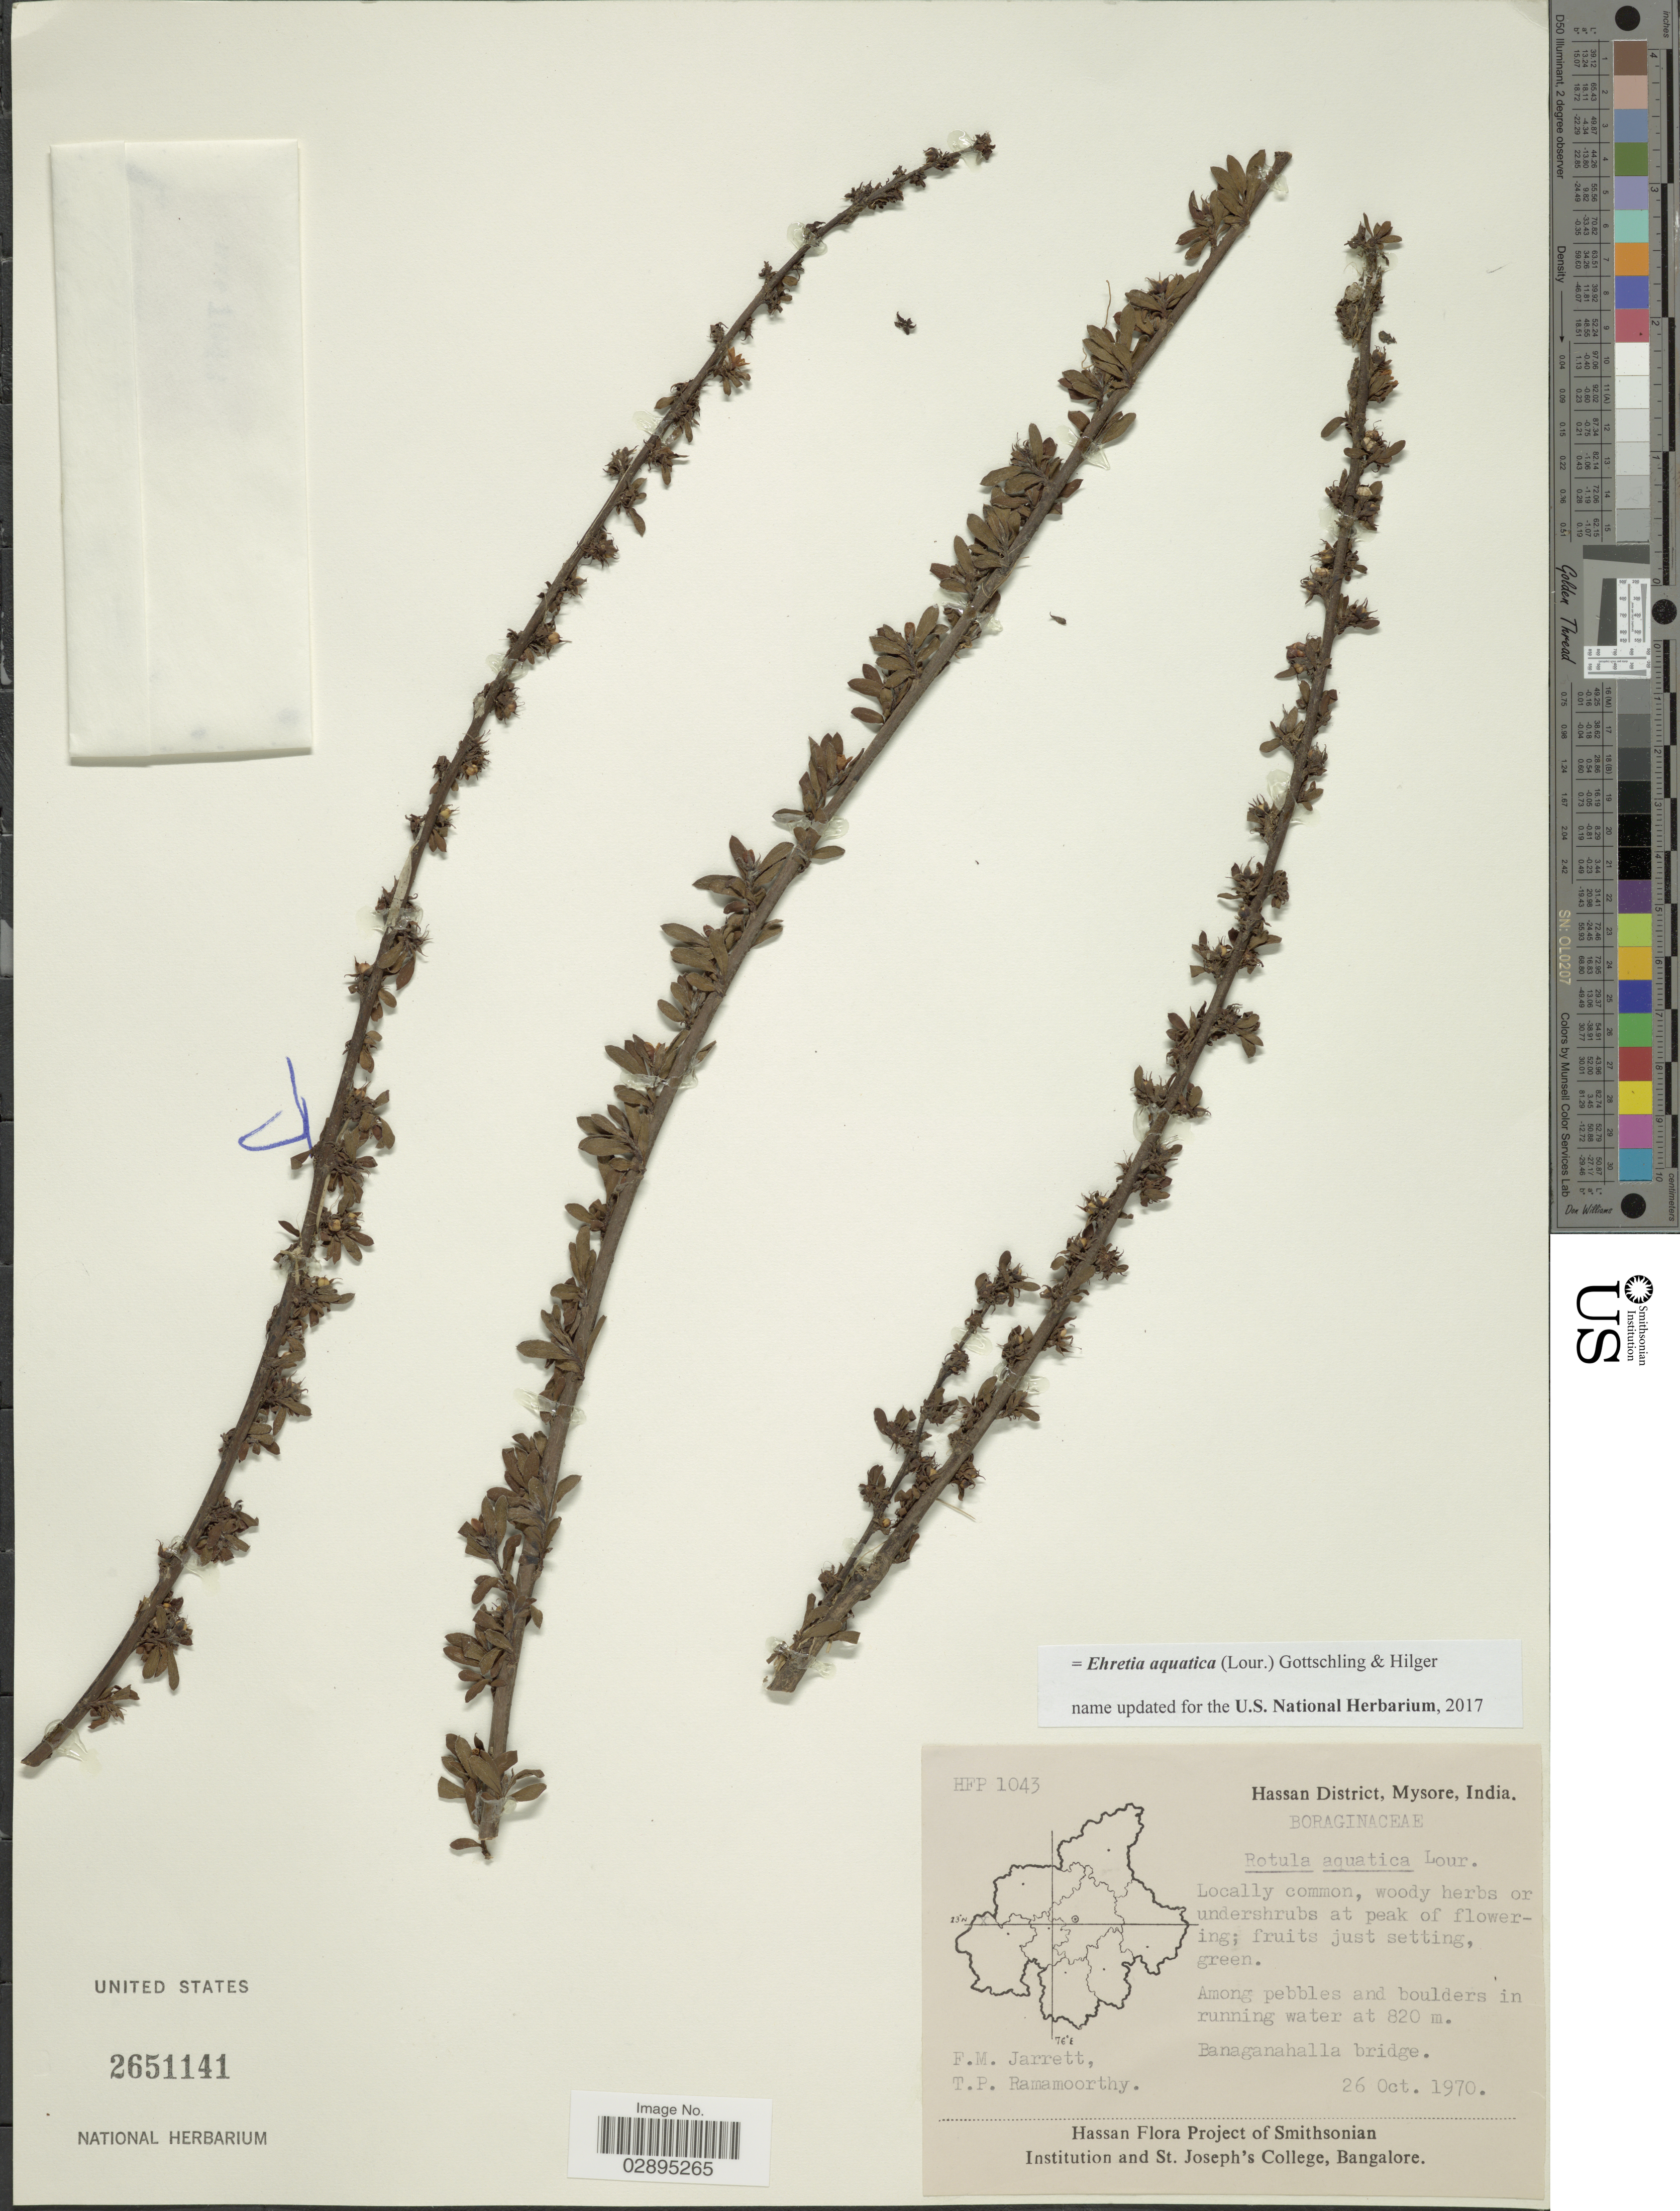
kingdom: Plantae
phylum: Tracheophyta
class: Magnoliopsida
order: Boraginales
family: Ehretiaceae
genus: Ehretia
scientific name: Ehretia aquatica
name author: (Lour.) Gottschling & Hilger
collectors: F. M. Jarrett & T. P. Ramamoorthy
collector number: HFP1043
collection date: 1970-10-26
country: India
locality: Hassan District, Mysore. Banaganahalla bridge.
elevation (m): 820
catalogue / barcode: US 2651141